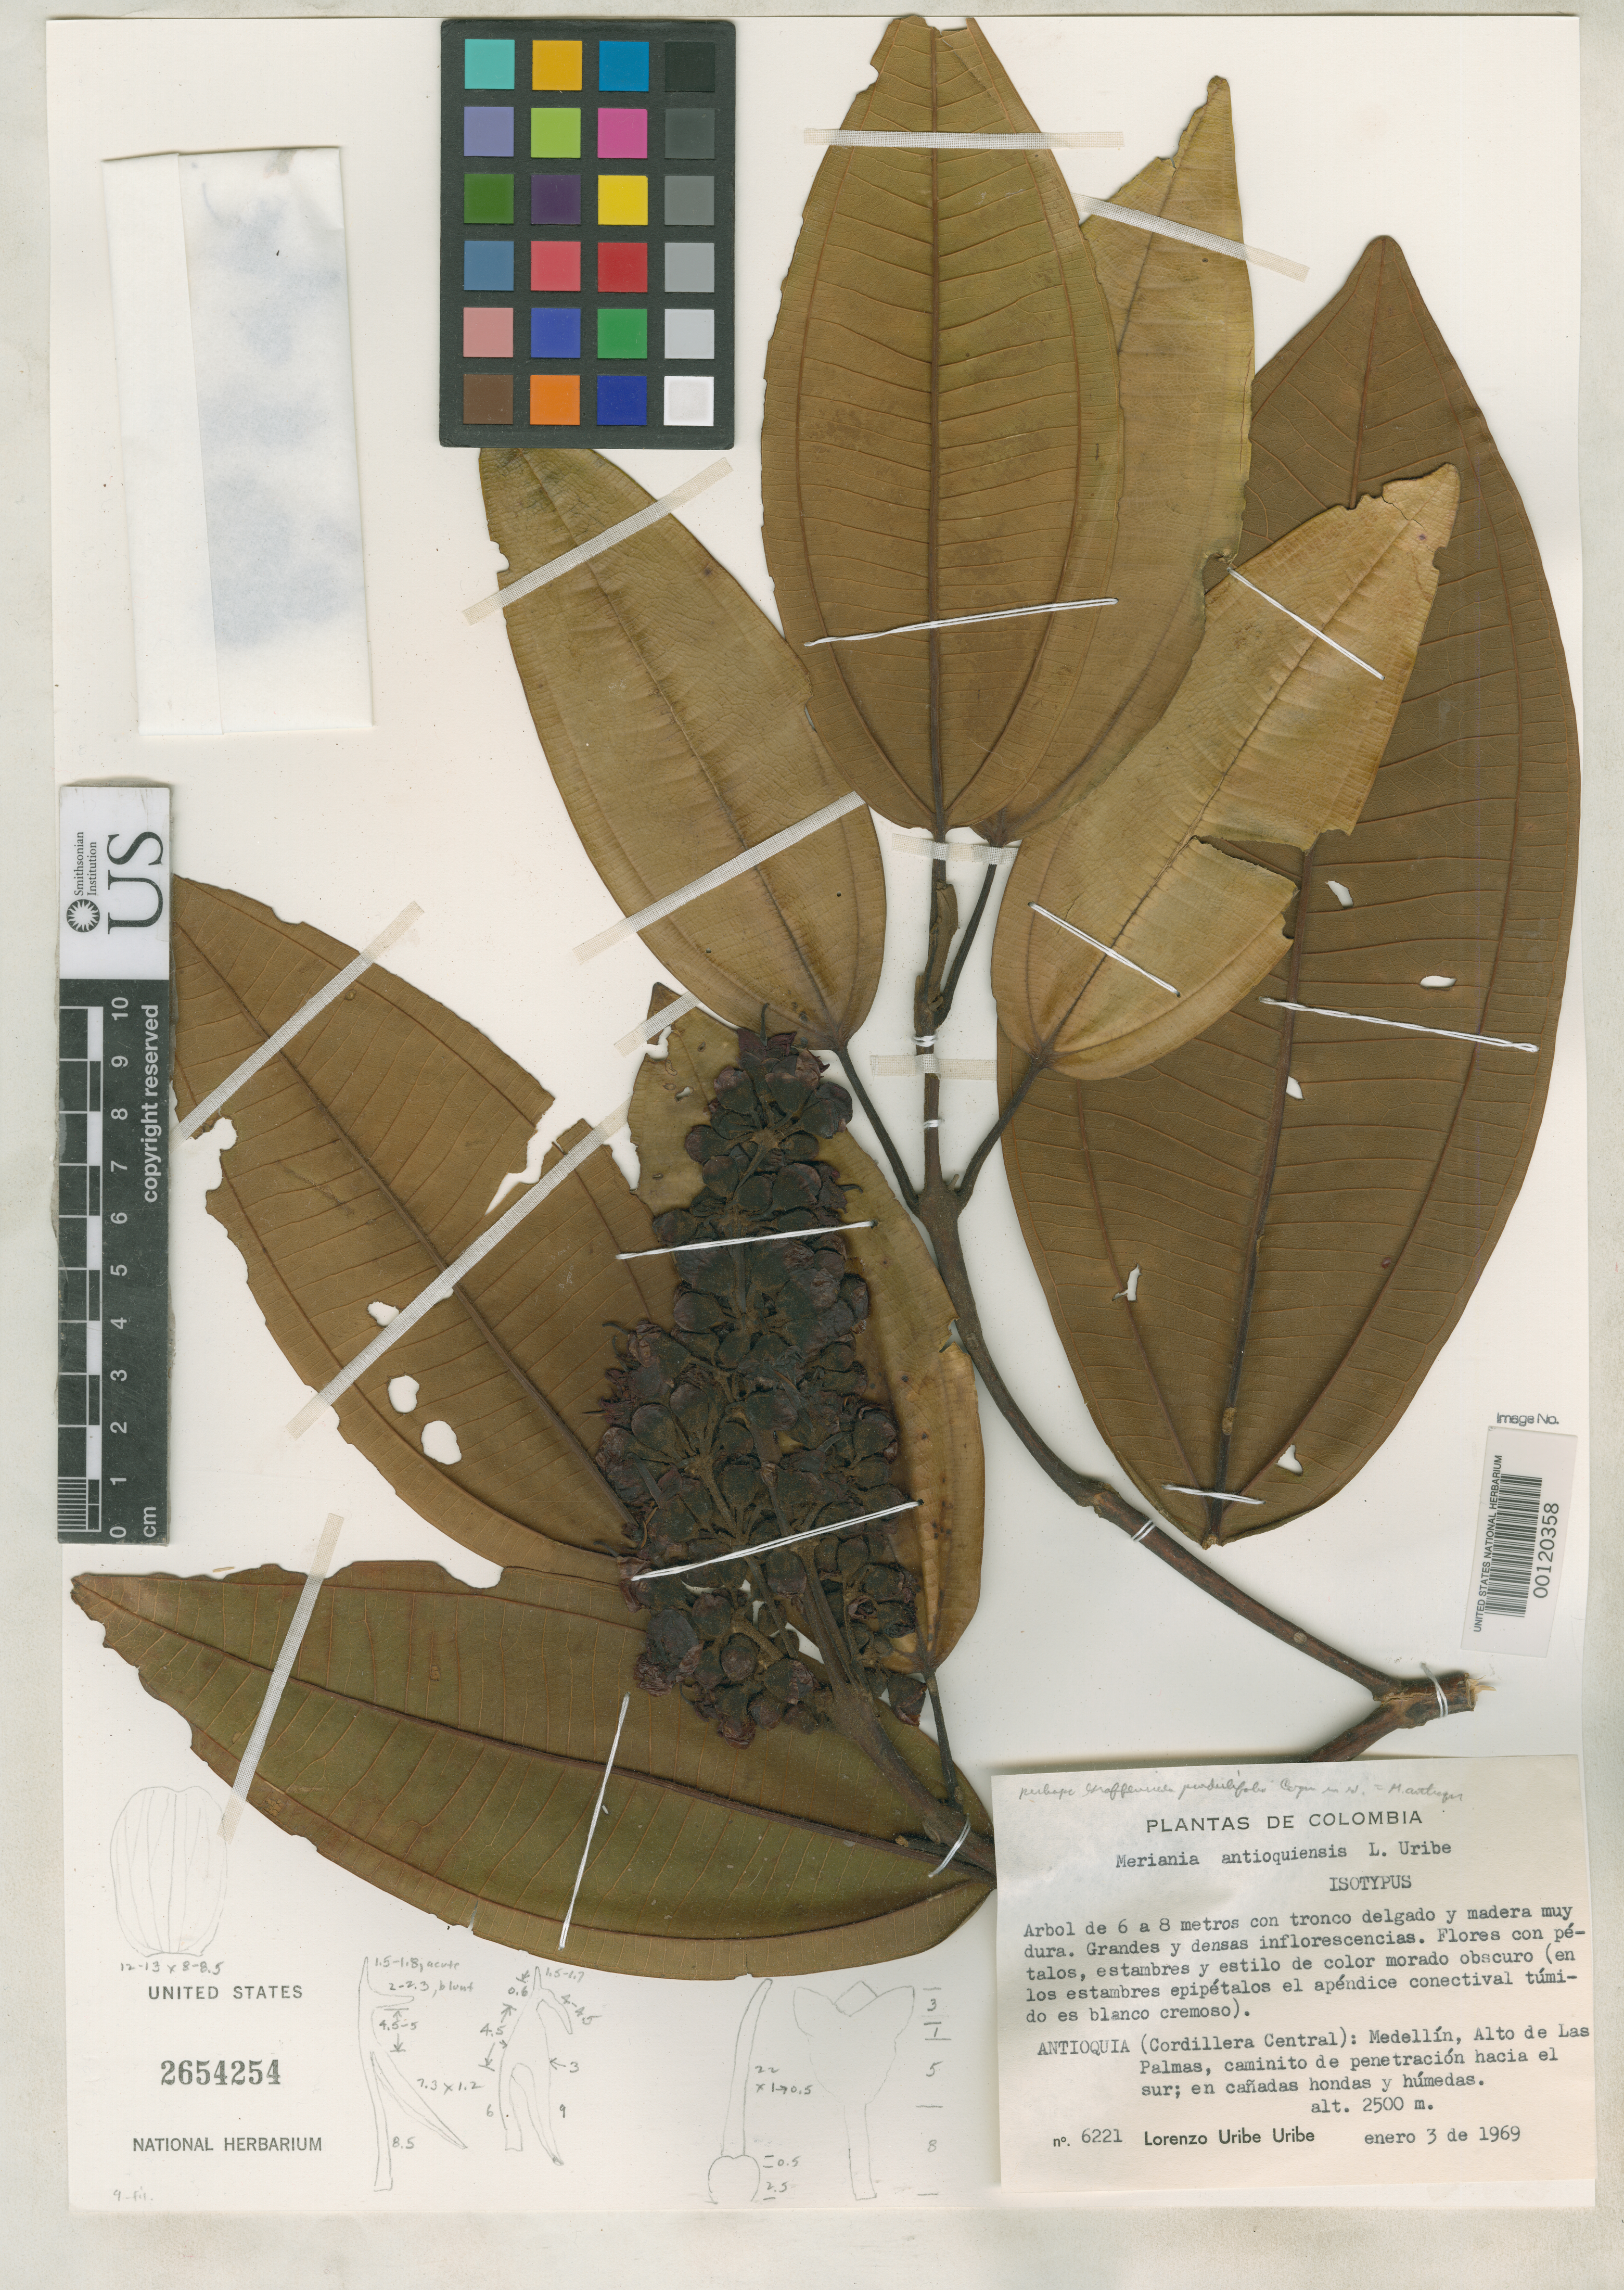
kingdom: Plantae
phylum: Tracheophyta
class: Magnoliopsida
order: Myrtales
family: Melastomataceae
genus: Meriania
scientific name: Meriania antioquiensis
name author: L. Uribe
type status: Isotype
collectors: L. Uribe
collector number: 6221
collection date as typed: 03 Jan 1969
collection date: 1969-01-03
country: Colombia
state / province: Antioquia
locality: Alto de Las Palmas, Medellin.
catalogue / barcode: US 2654254